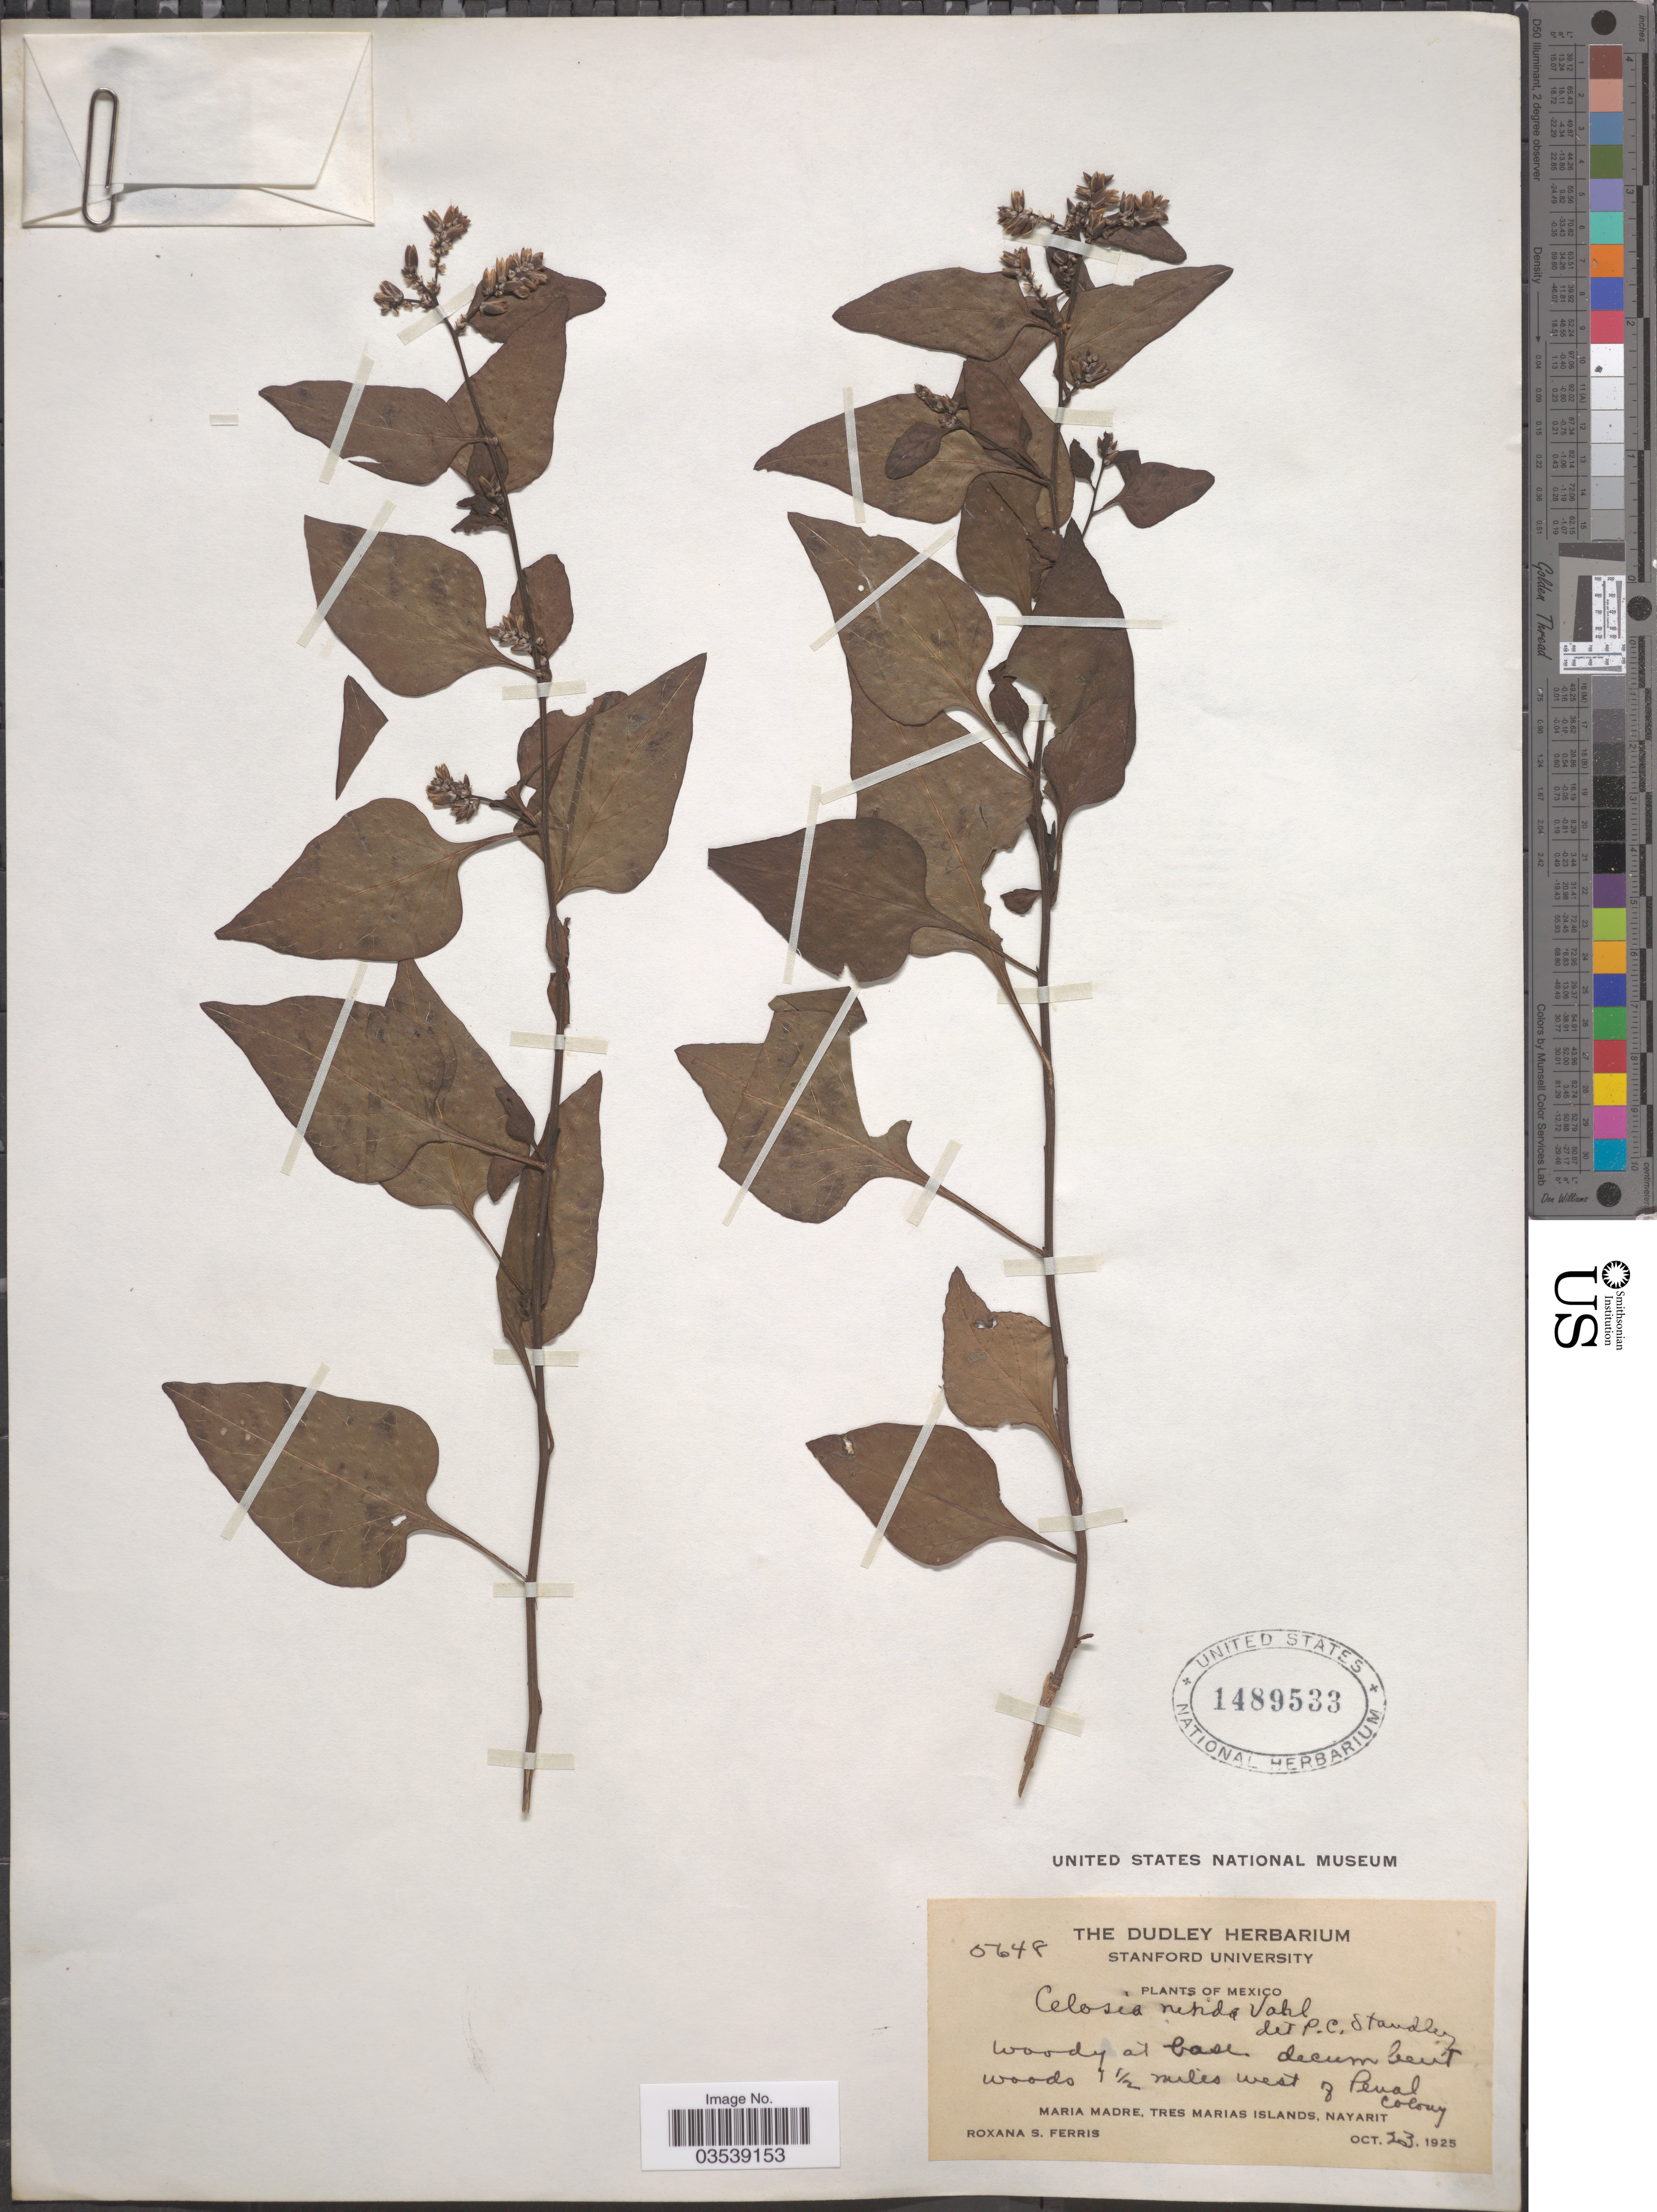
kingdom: Plantae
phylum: Tracheophyta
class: Magnoliopsida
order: Caryophyllales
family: Amaranthaceae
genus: Celosia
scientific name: Celosia nitida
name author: Vahl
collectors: R. S. Ferris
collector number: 5648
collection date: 1925-10-23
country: Mexico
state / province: Nayarit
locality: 1½ miles west of Penal Colony. Maria Madre, Tres Marias Islands.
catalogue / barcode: US 1489533